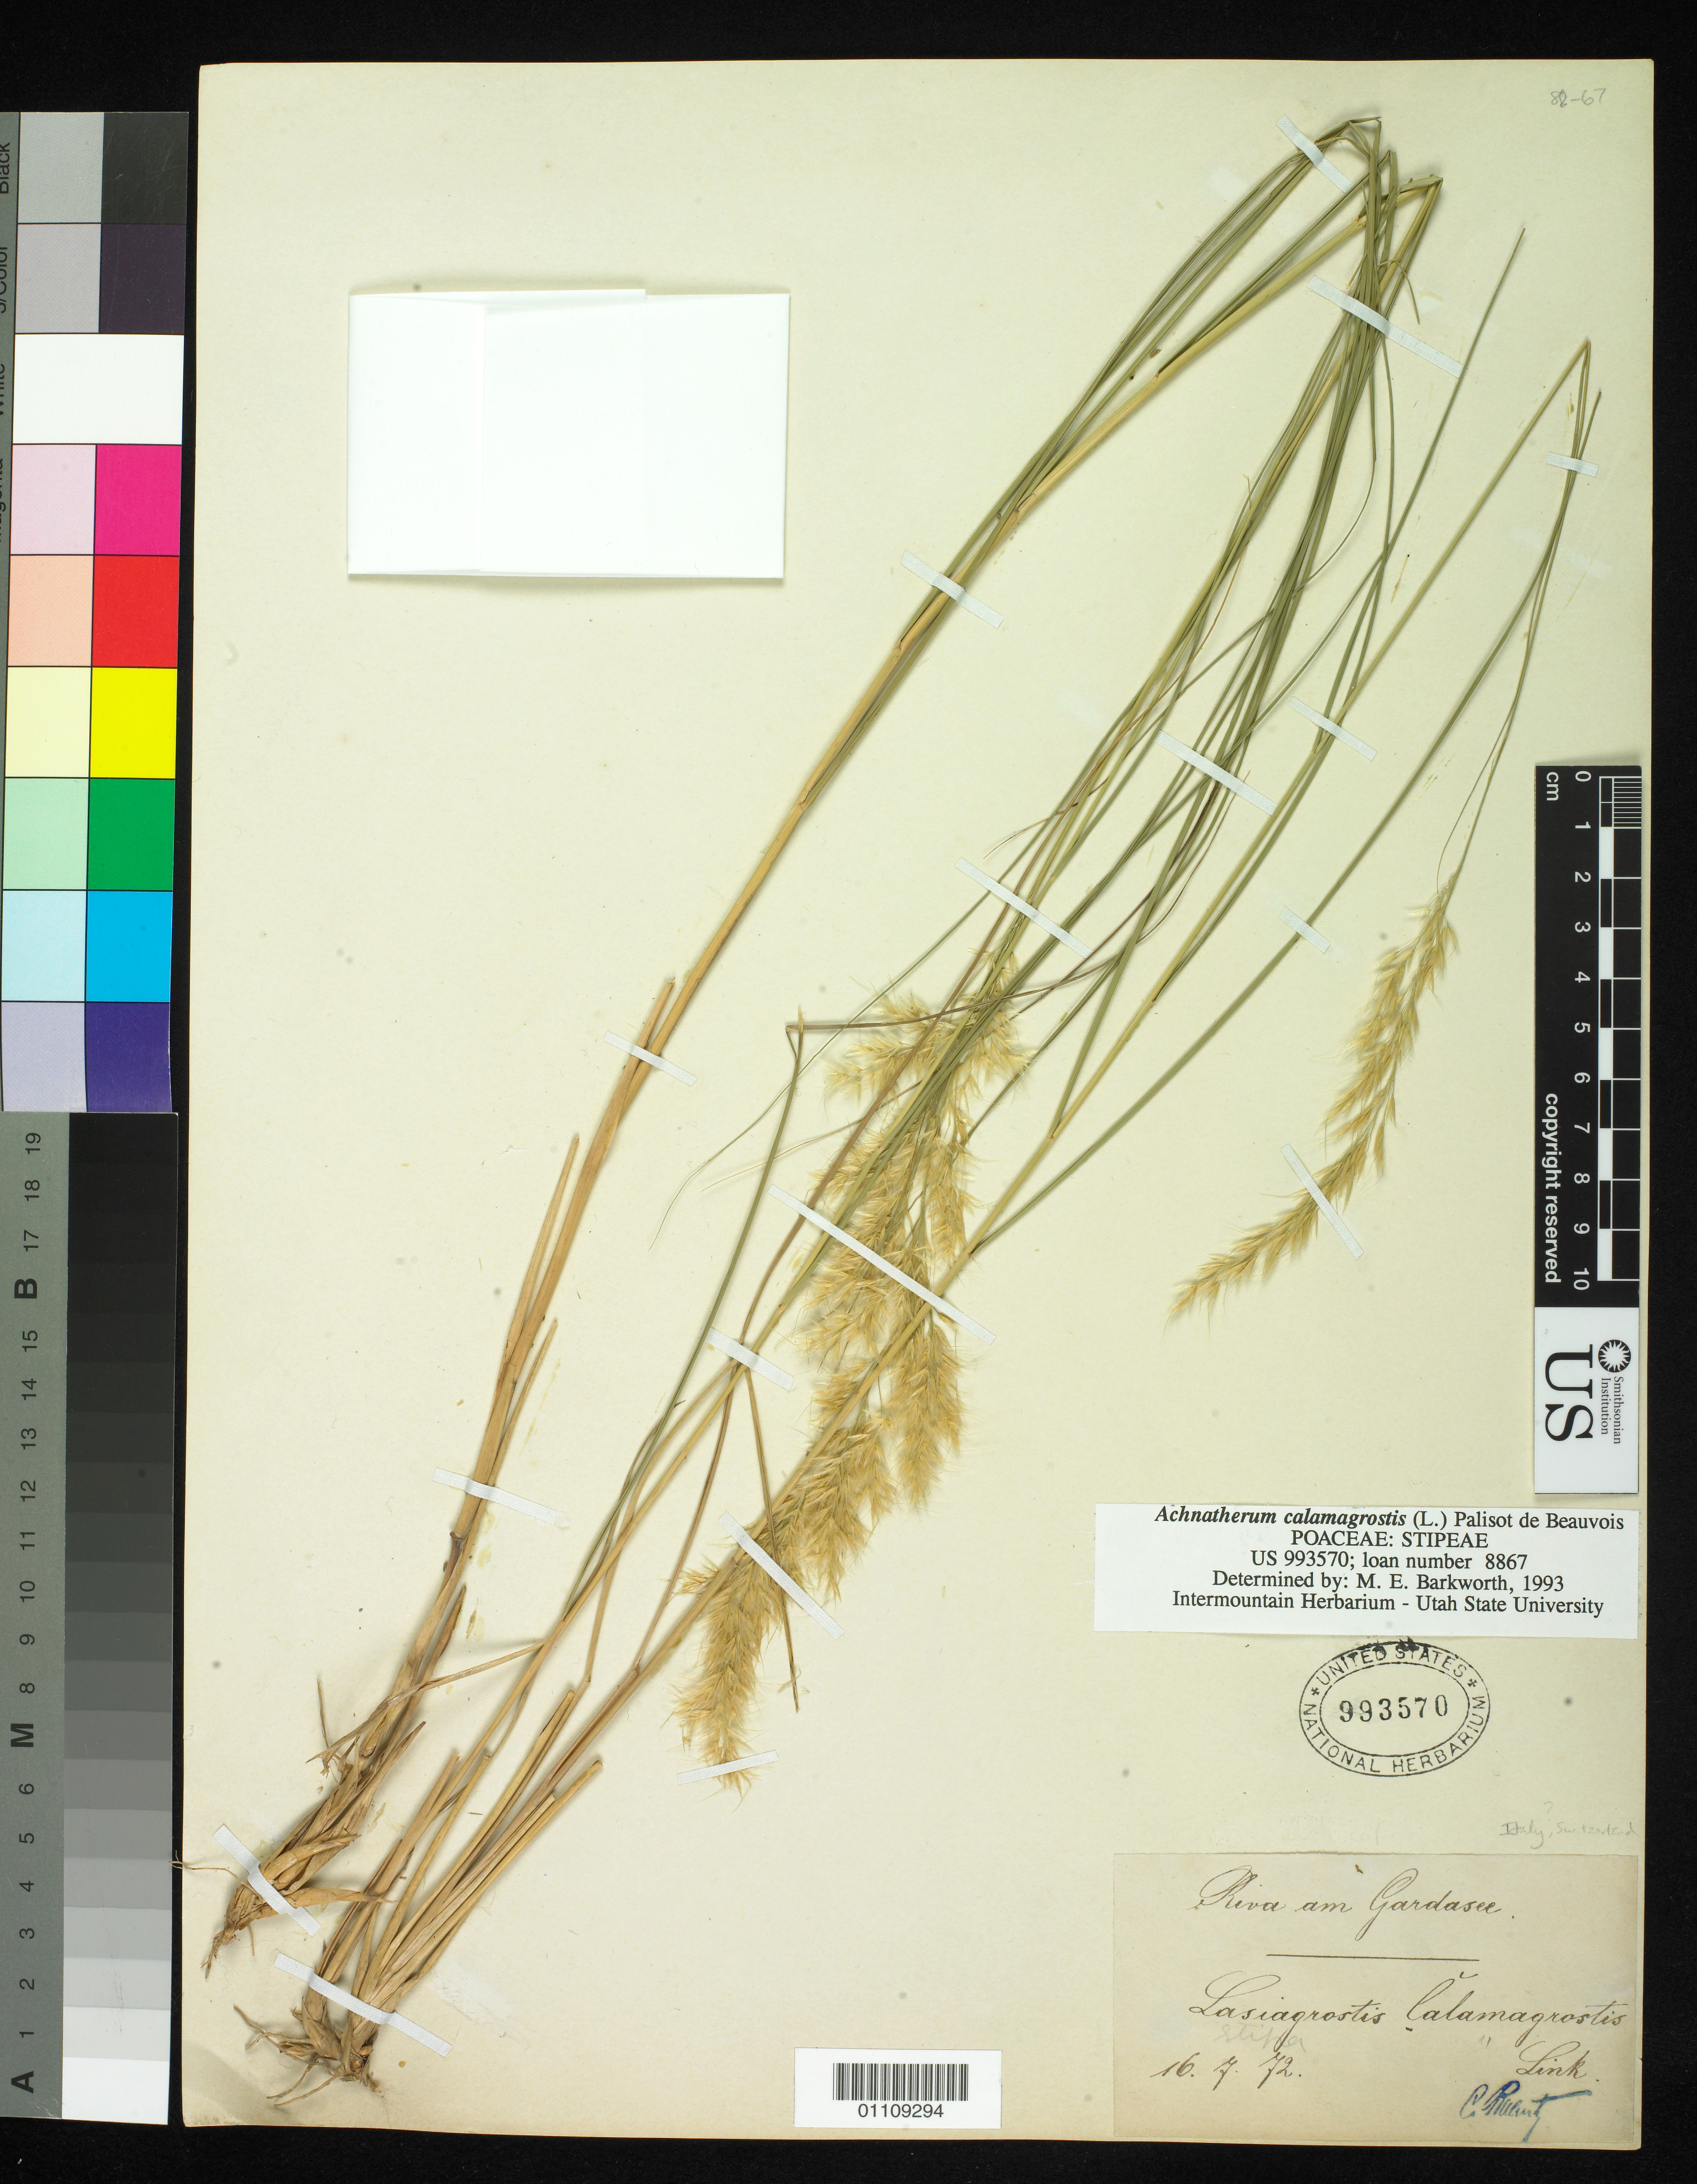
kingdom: Plantae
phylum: Tracheophyta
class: Liliopsida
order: Poales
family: Poaceae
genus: Achnatherum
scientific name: Achnatherum calamagrostis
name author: (L.) P. Beauv.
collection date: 1872-07-16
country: Italy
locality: Riva am Gardasee.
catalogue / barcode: US 993570